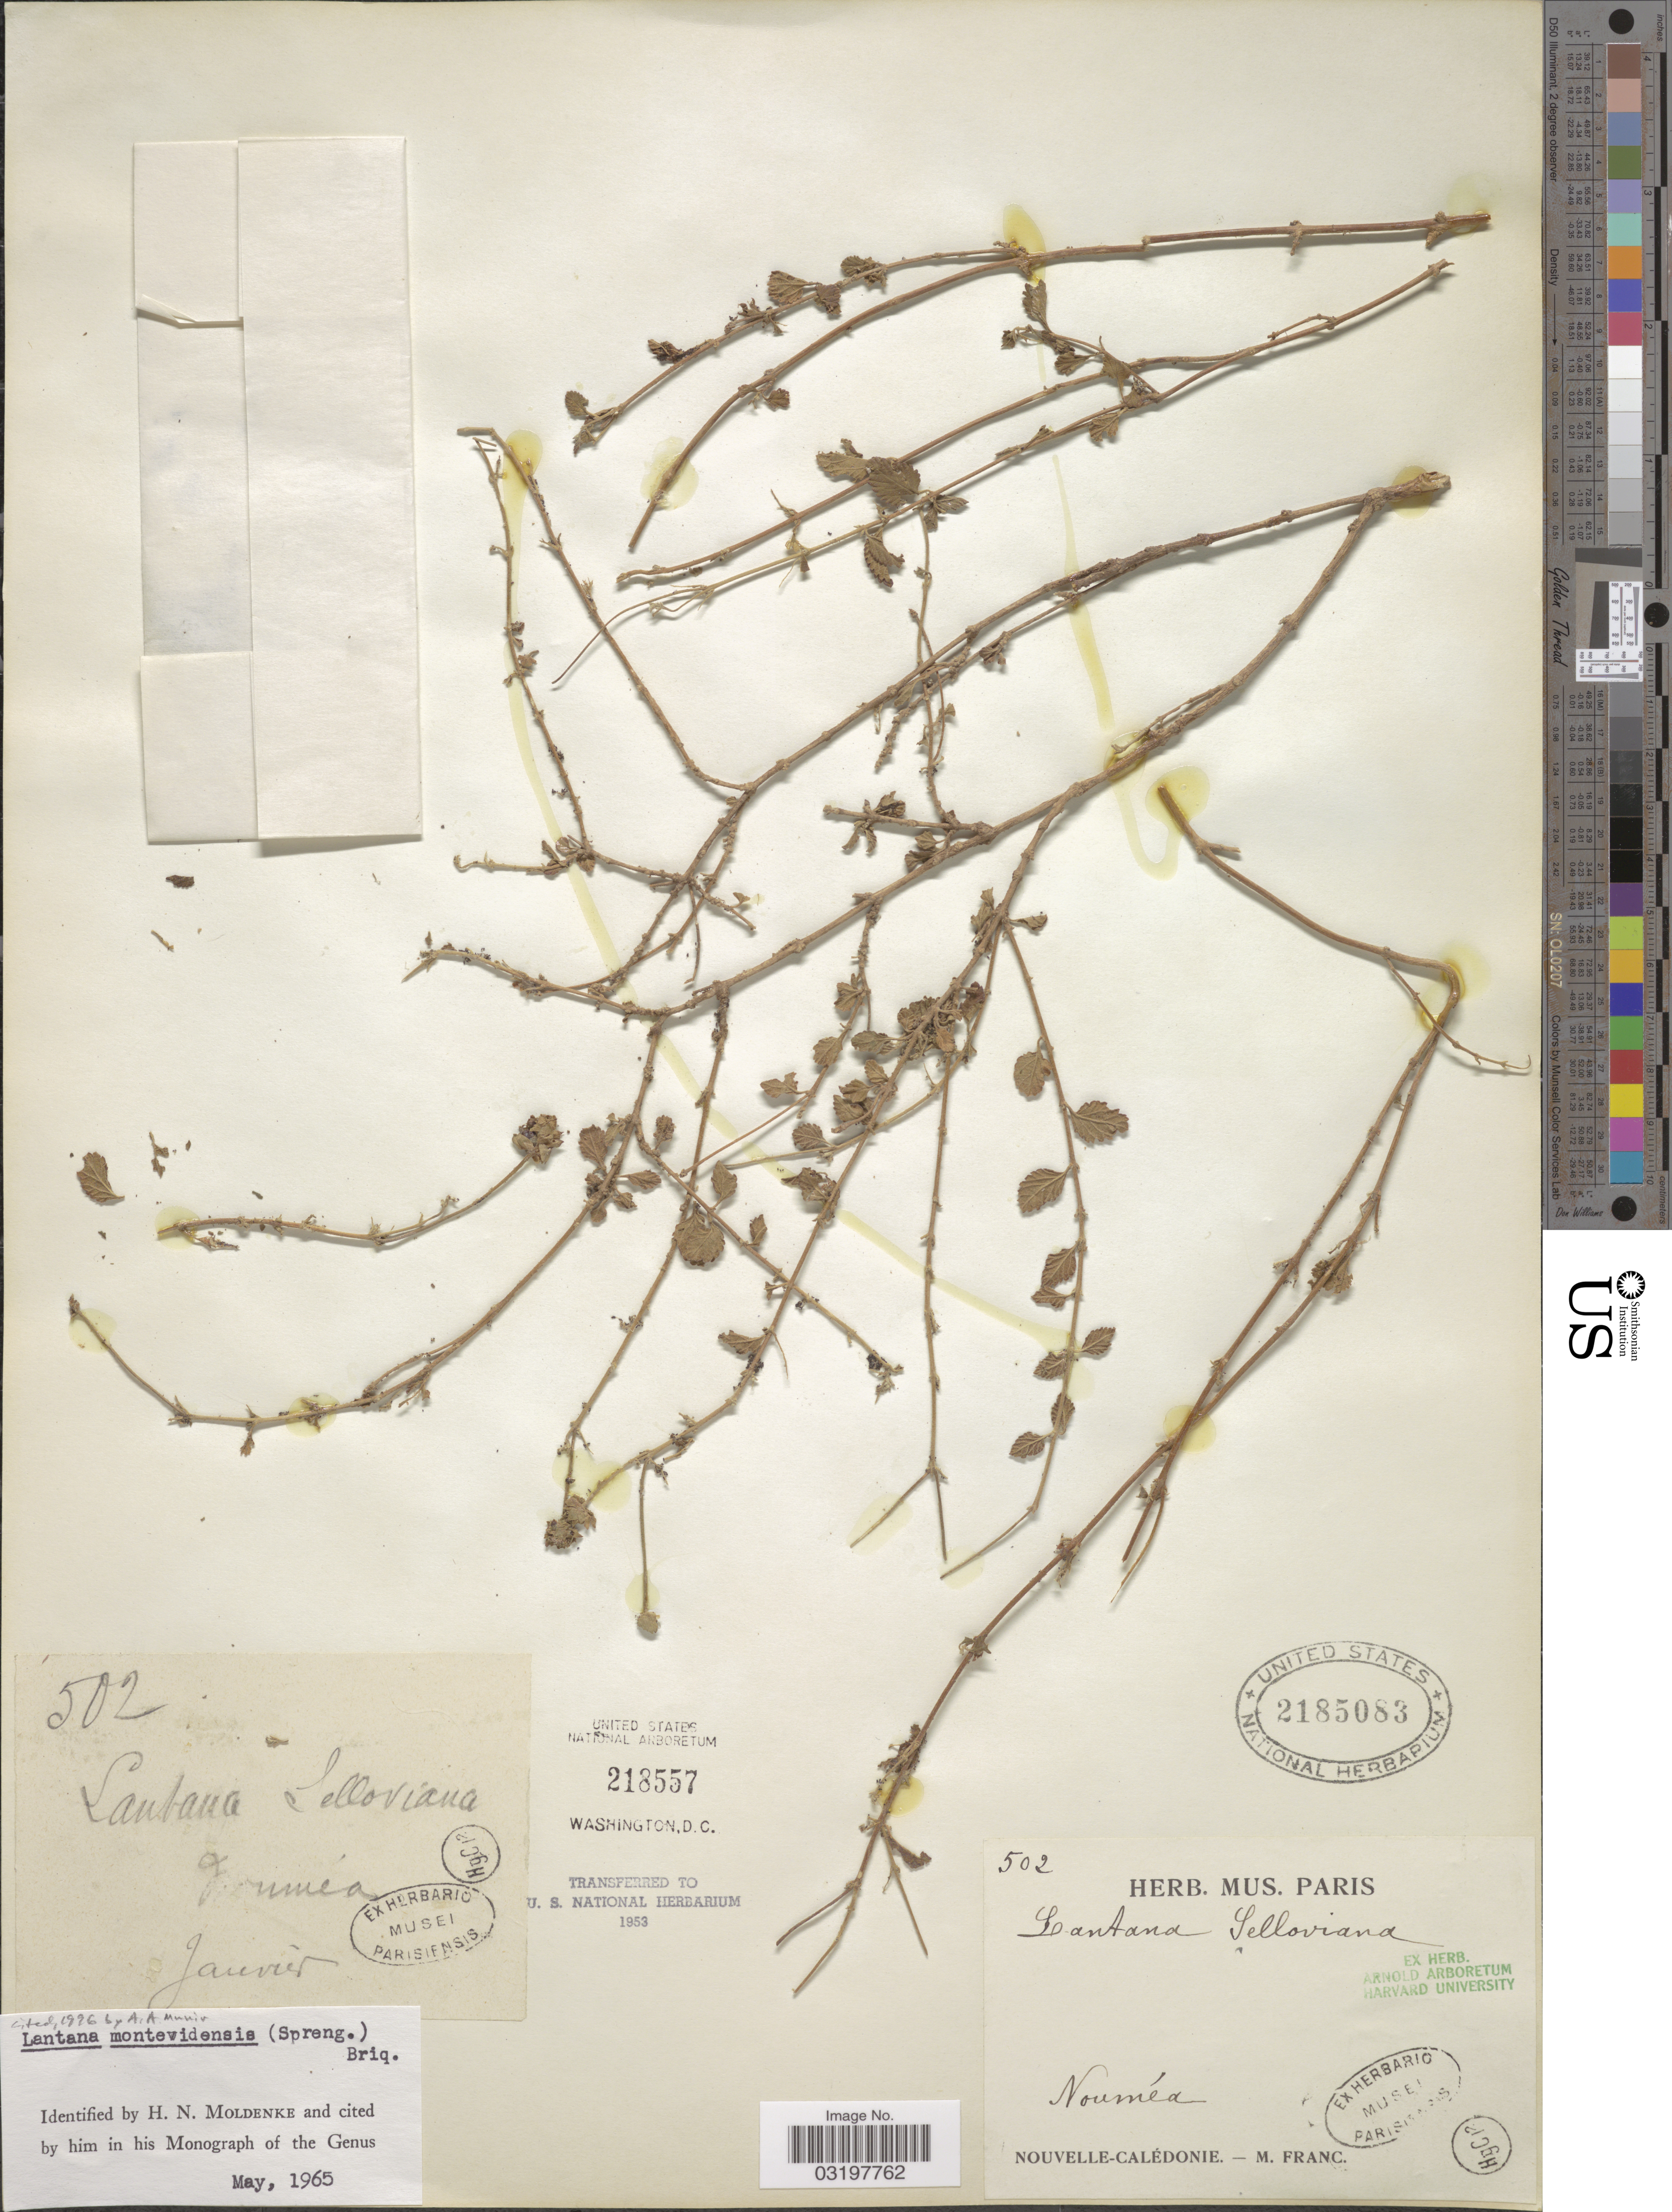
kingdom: Plantae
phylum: Tracheophyta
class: Magnoliopsida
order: Lamiales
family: Verbenaceae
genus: Lantana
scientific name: Lantana montevidensis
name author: (Spreng.) Briq.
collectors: M. Franc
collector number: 502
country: New Caledonia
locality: Nouméa, Nouvelle-Calédonie.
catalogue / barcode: US 2185083